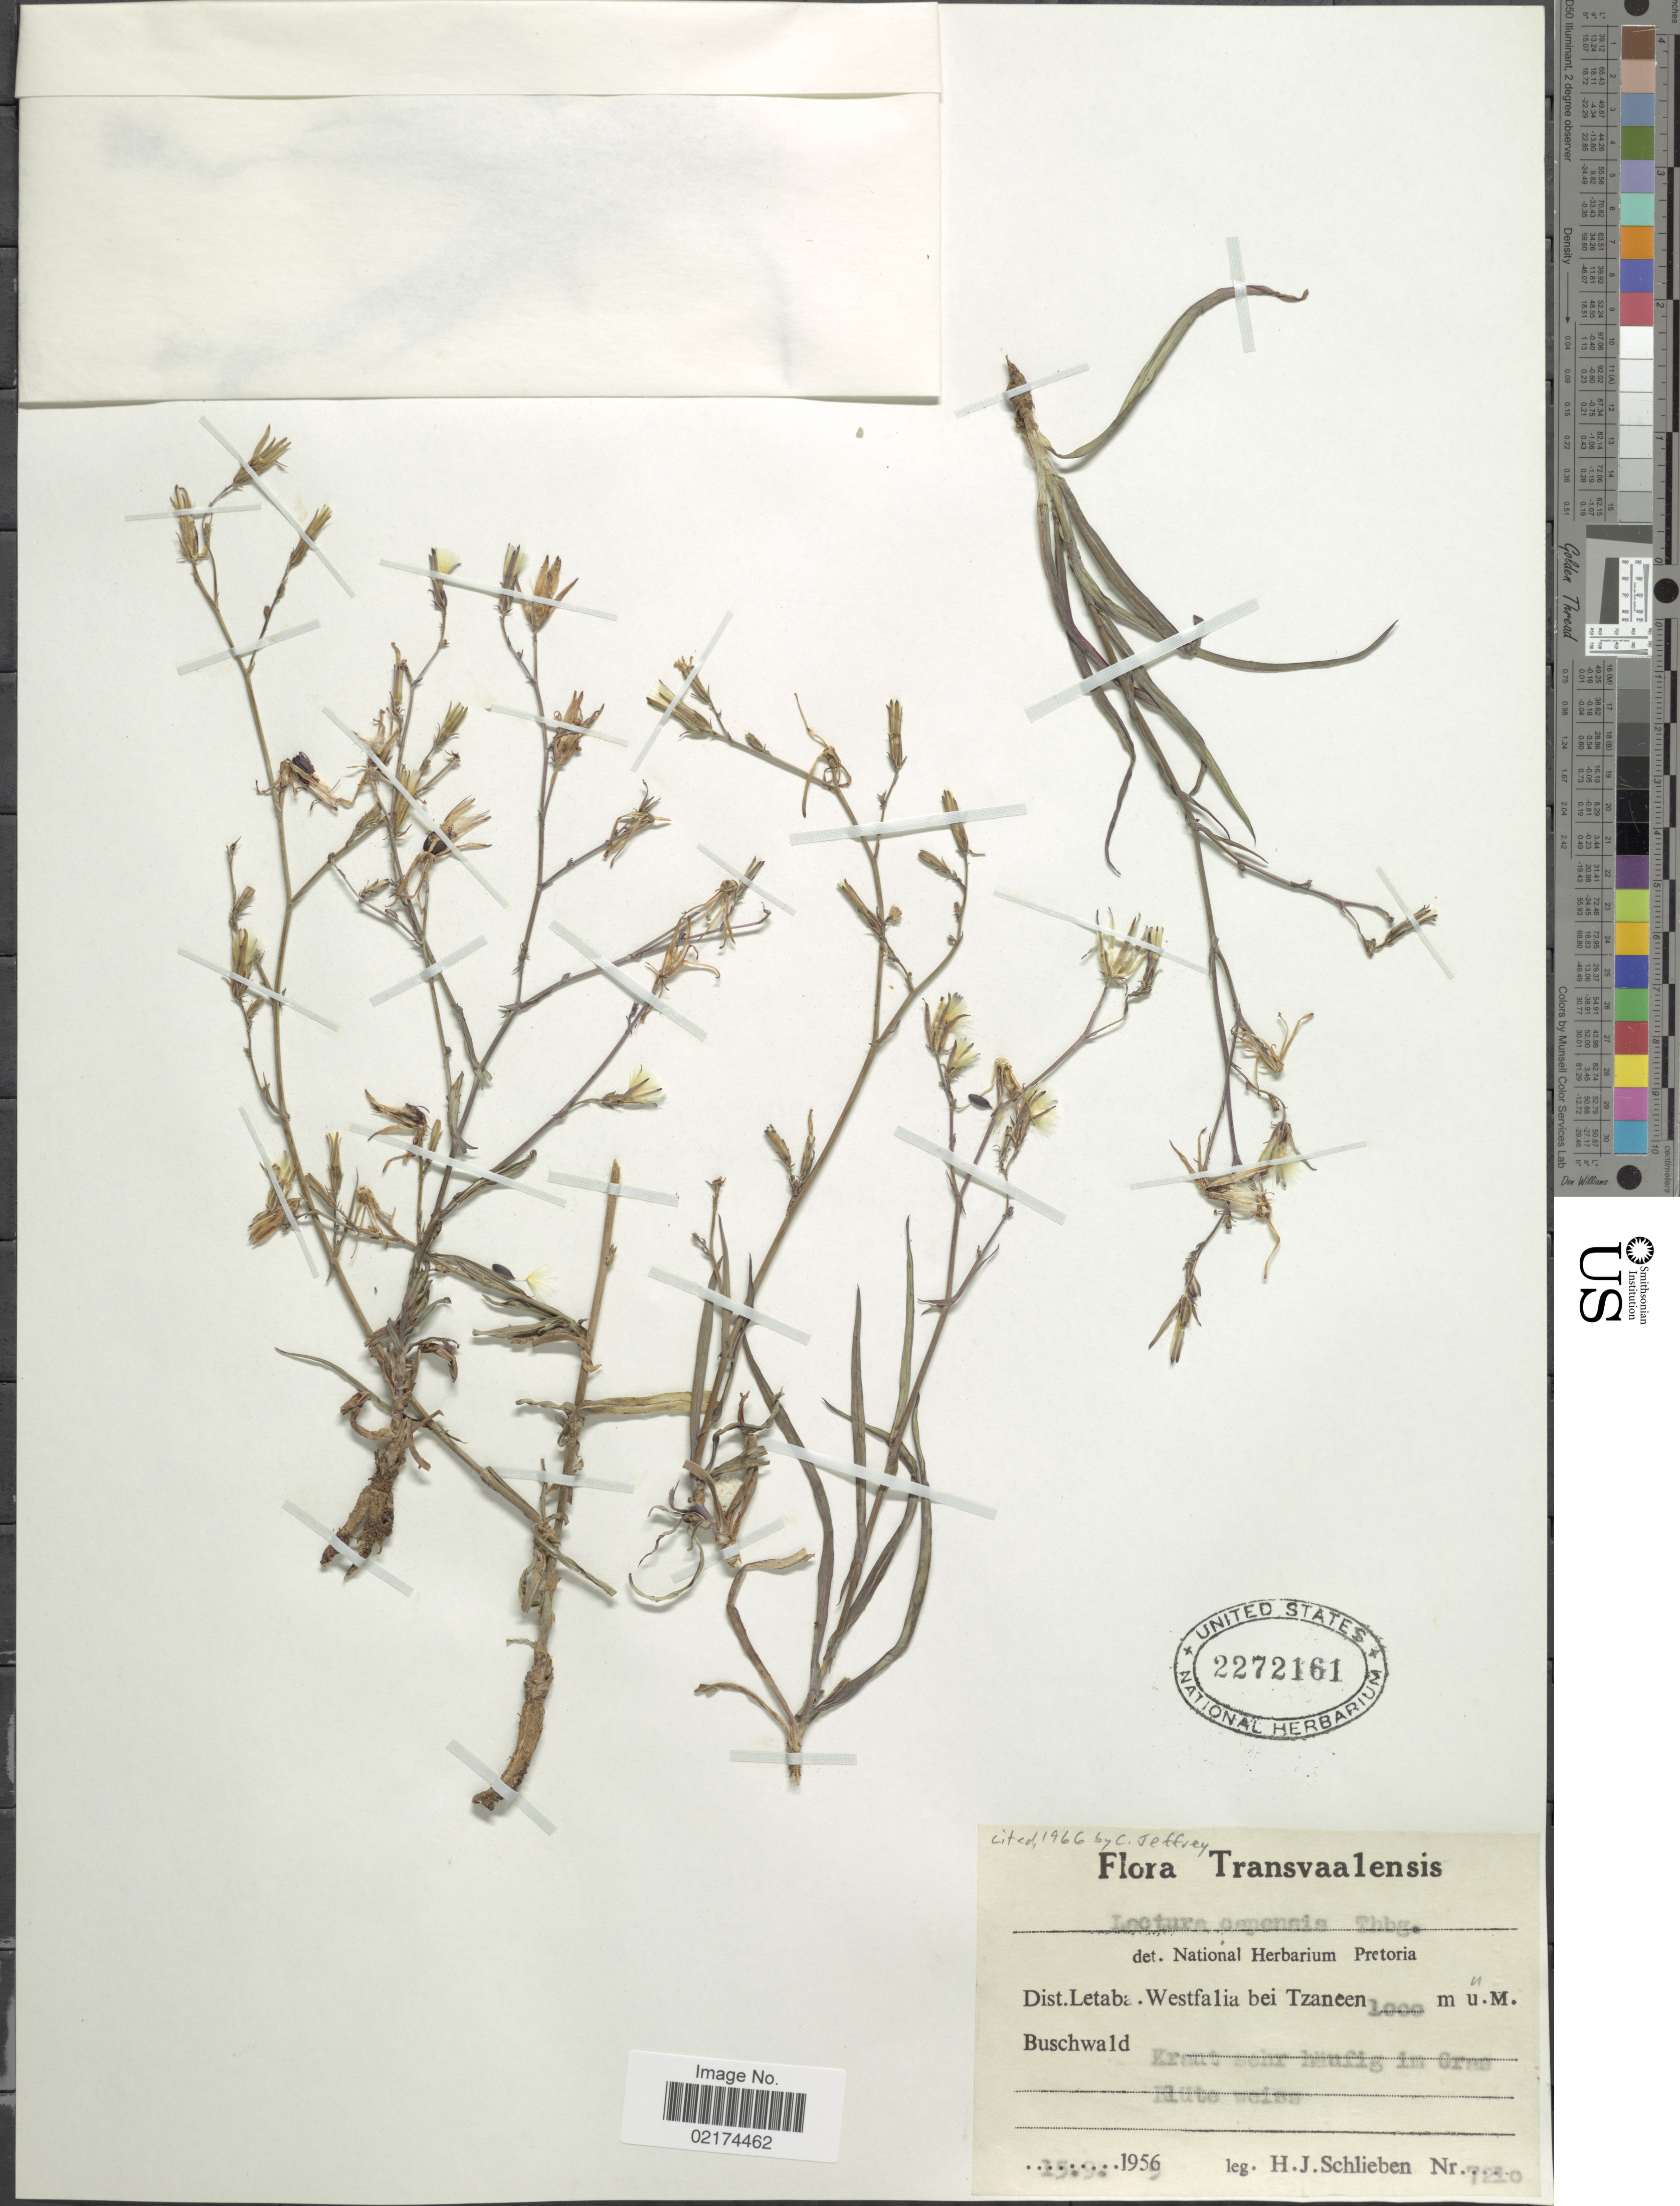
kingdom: Plantae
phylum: Tracheophyta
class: Magnoliopsida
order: Asterales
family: Asteraceae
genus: Lactuca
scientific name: Lactuca inermis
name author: Forssk.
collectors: H. J. Schlieben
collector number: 7210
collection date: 1956-09-15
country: South Africa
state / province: Limpopo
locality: Transvaalensis, Dist. Letaba. Westfalia bei Tzaneen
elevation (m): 1000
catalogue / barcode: US 2272161